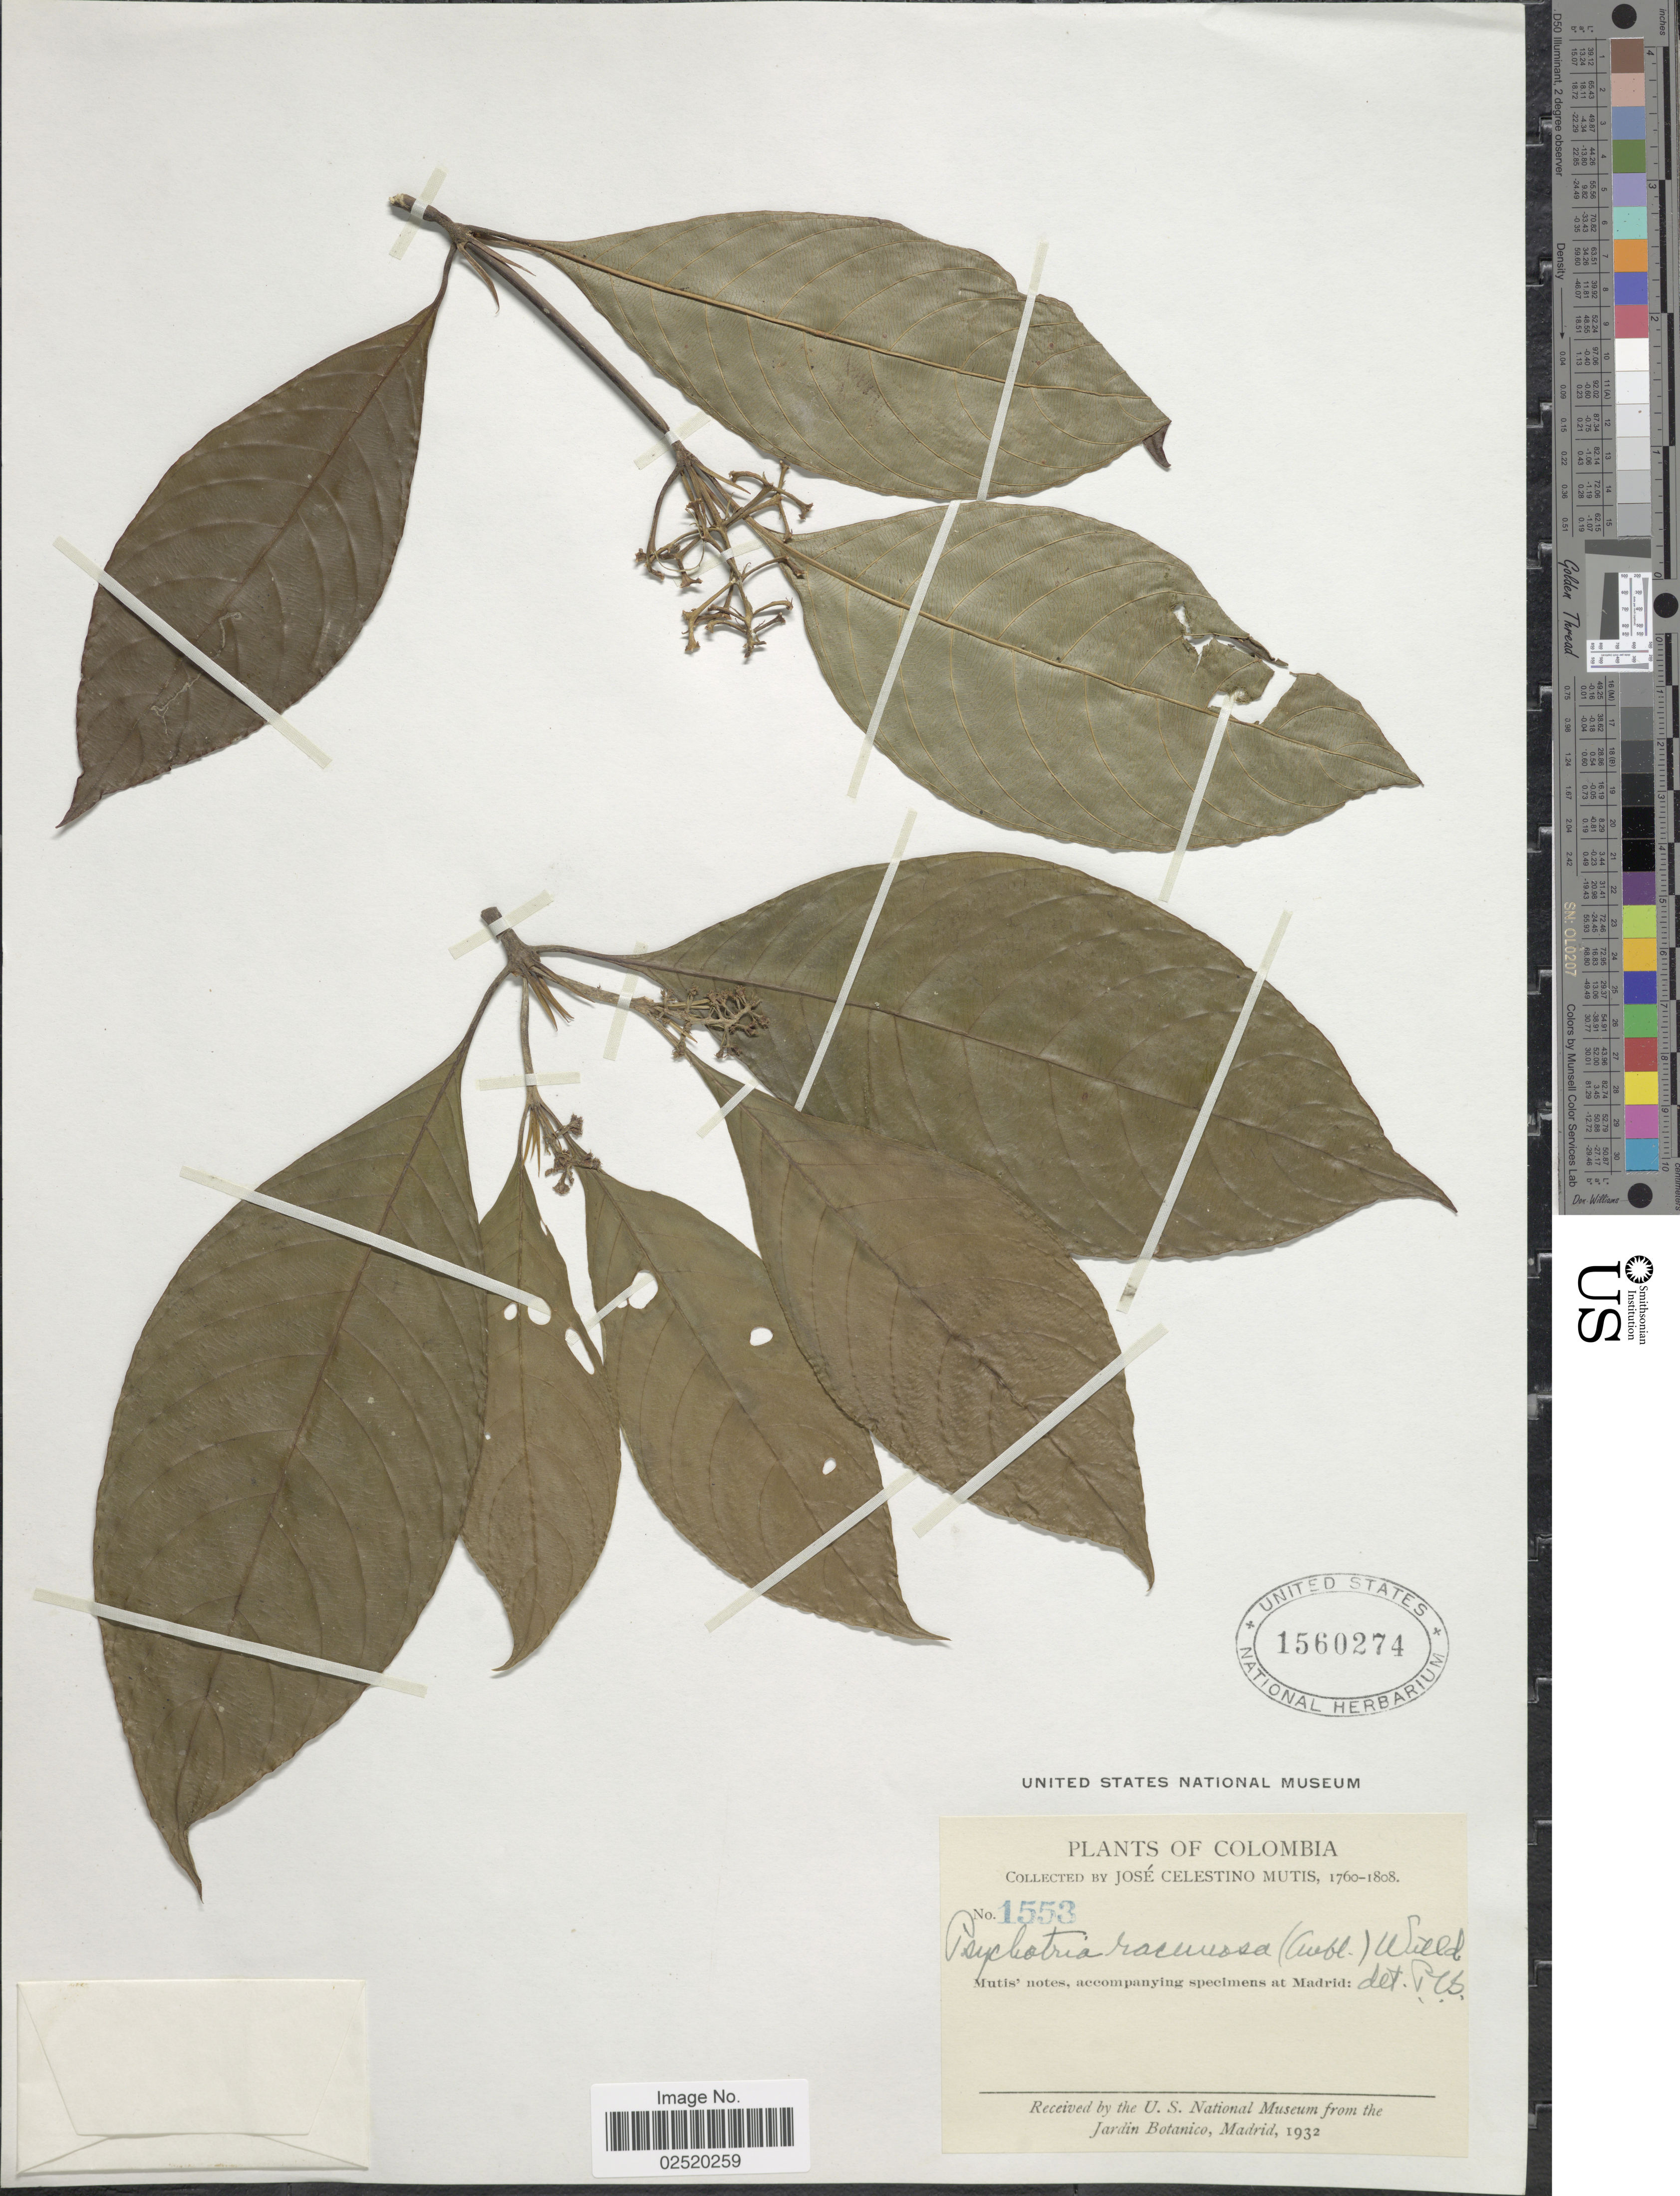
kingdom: Plantae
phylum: Tracheophyta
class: Magnoliopsida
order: Gentianales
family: Rubiaceae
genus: Psychotria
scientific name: Psychotria racemosa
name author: Rich.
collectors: J. C. B. Mutis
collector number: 1553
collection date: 1760/1808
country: Colombia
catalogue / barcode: US 1560274